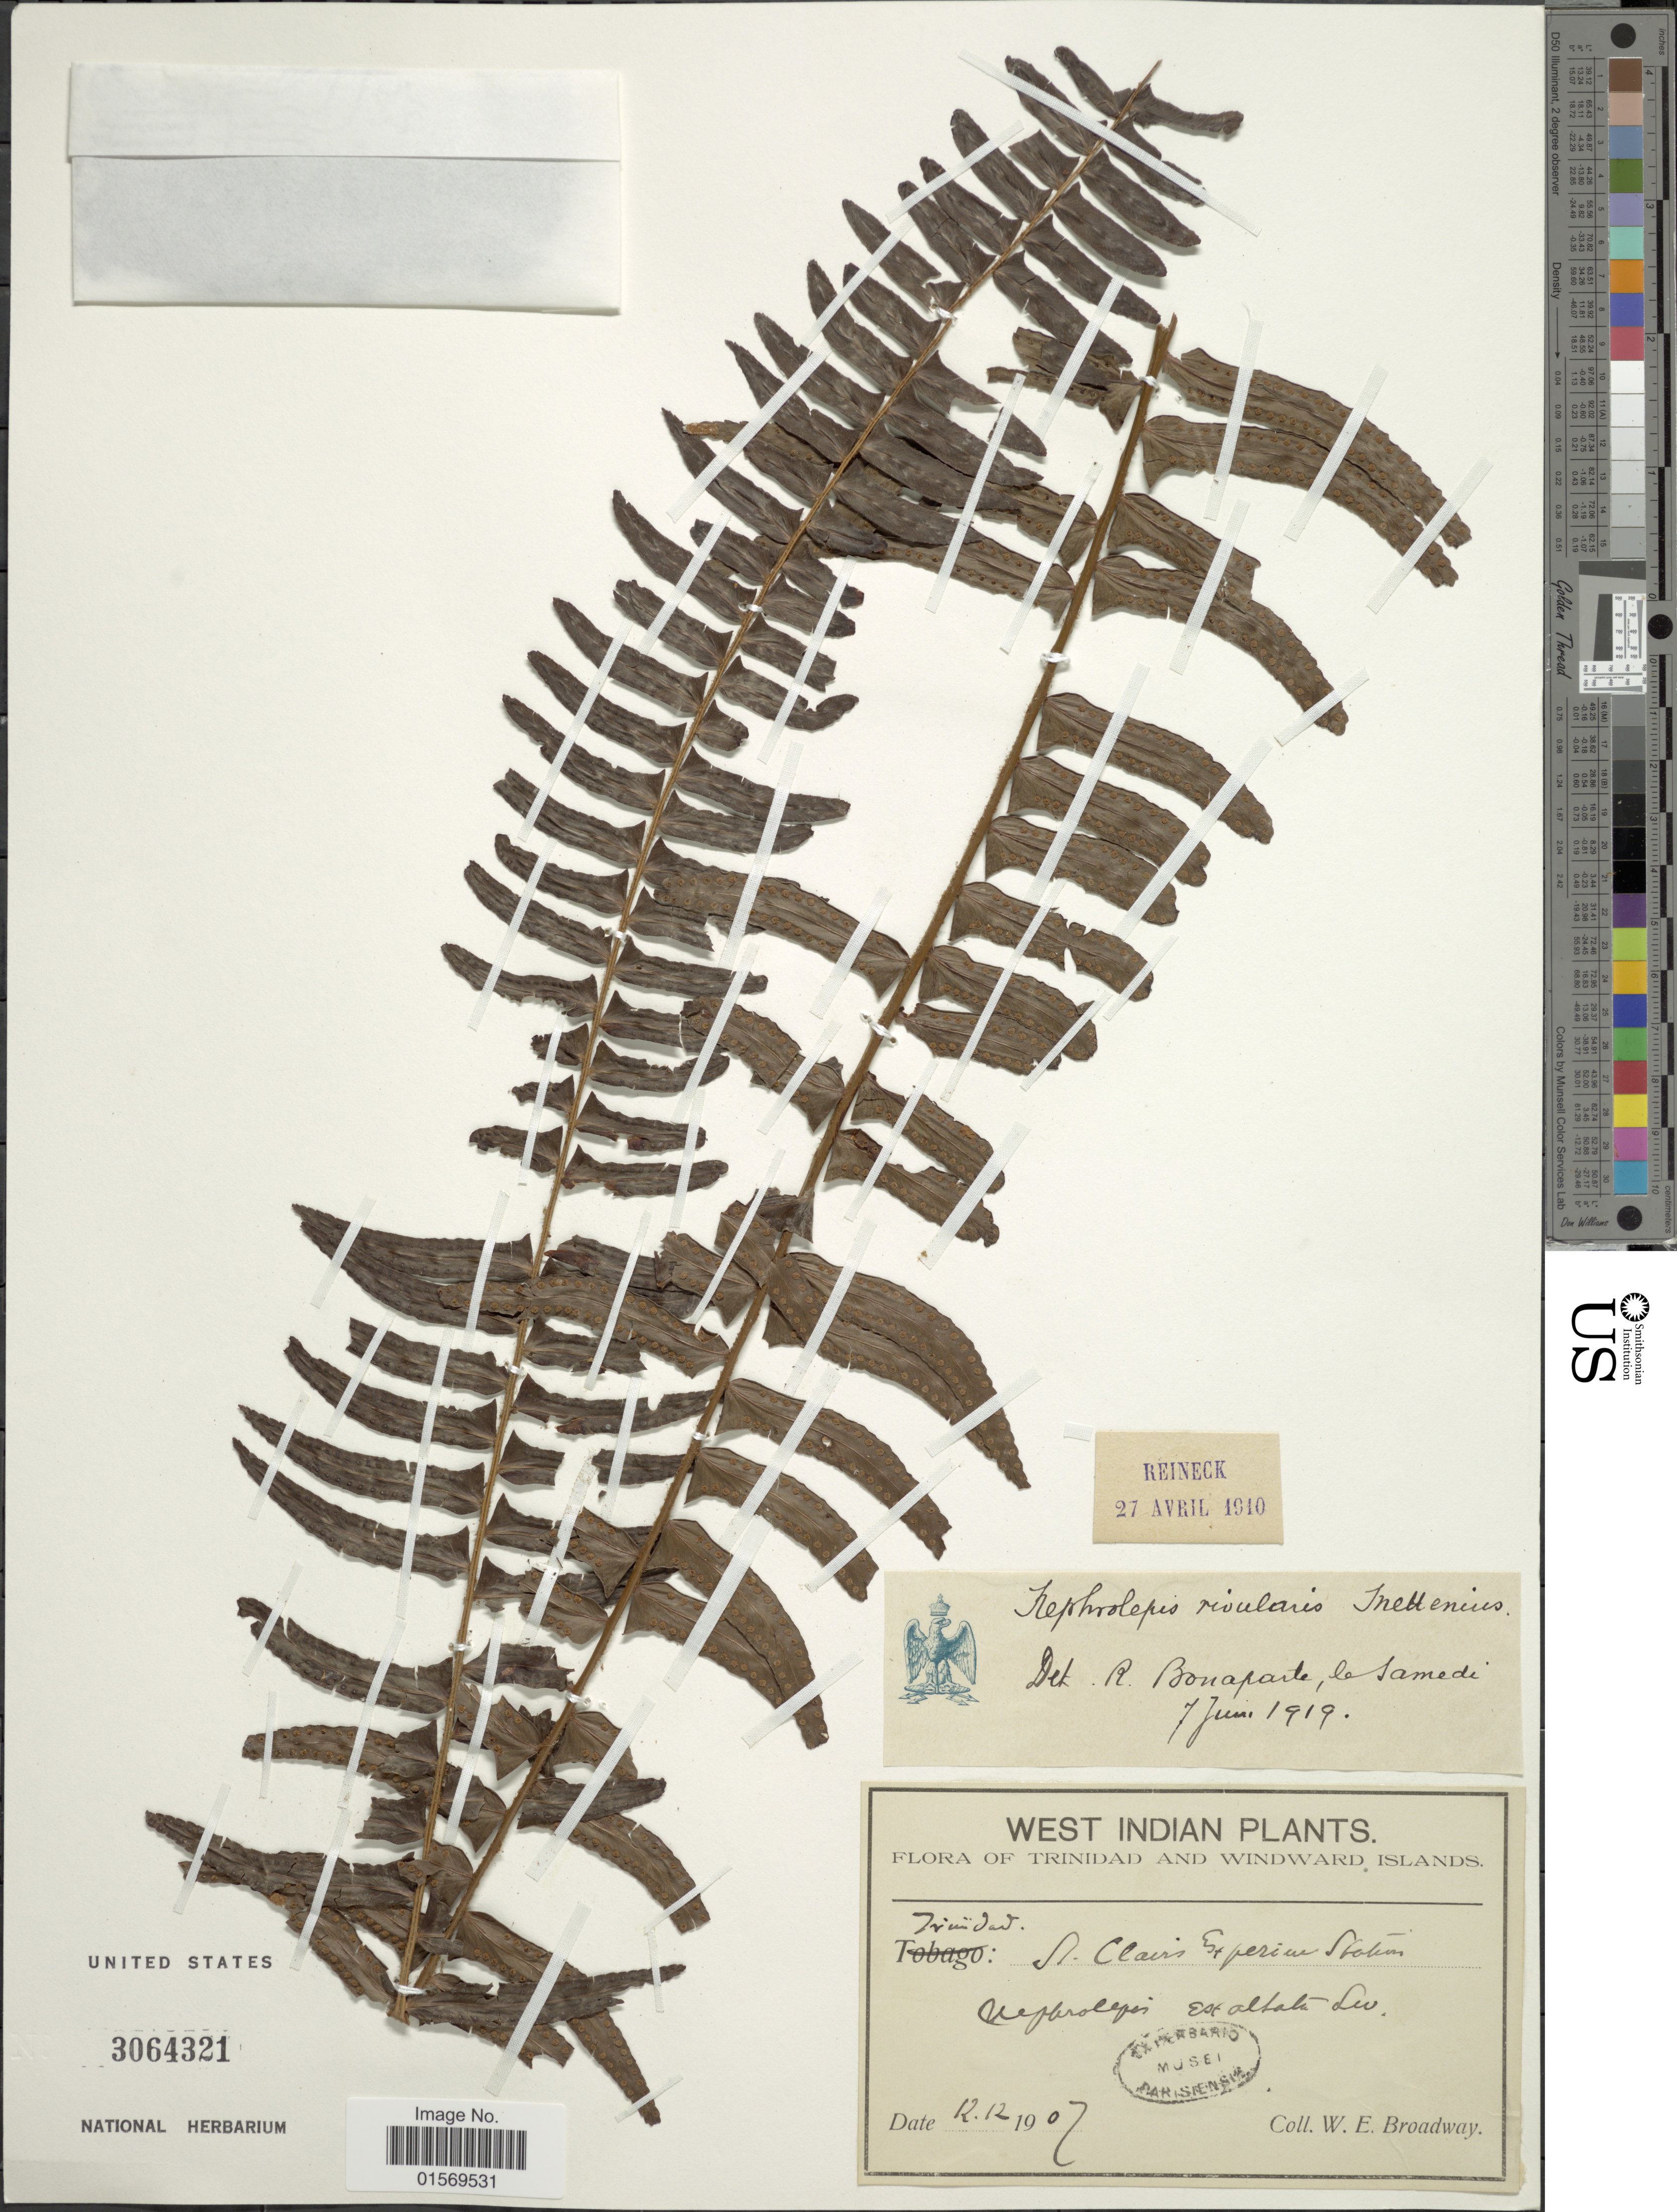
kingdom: Plantae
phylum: Tracheophyta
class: Polypodiopsida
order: Polypodiales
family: Nephrolepidaceae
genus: Nephrolepis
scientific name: Nephrolepis rivularis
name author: (Vahl) Mett. ex Krug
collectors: W. E. Broadway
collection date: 1907-12-12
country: Trinidad and Tobago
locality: West Indian, Trinidad and Windward Islands.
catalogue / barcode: US 3064321